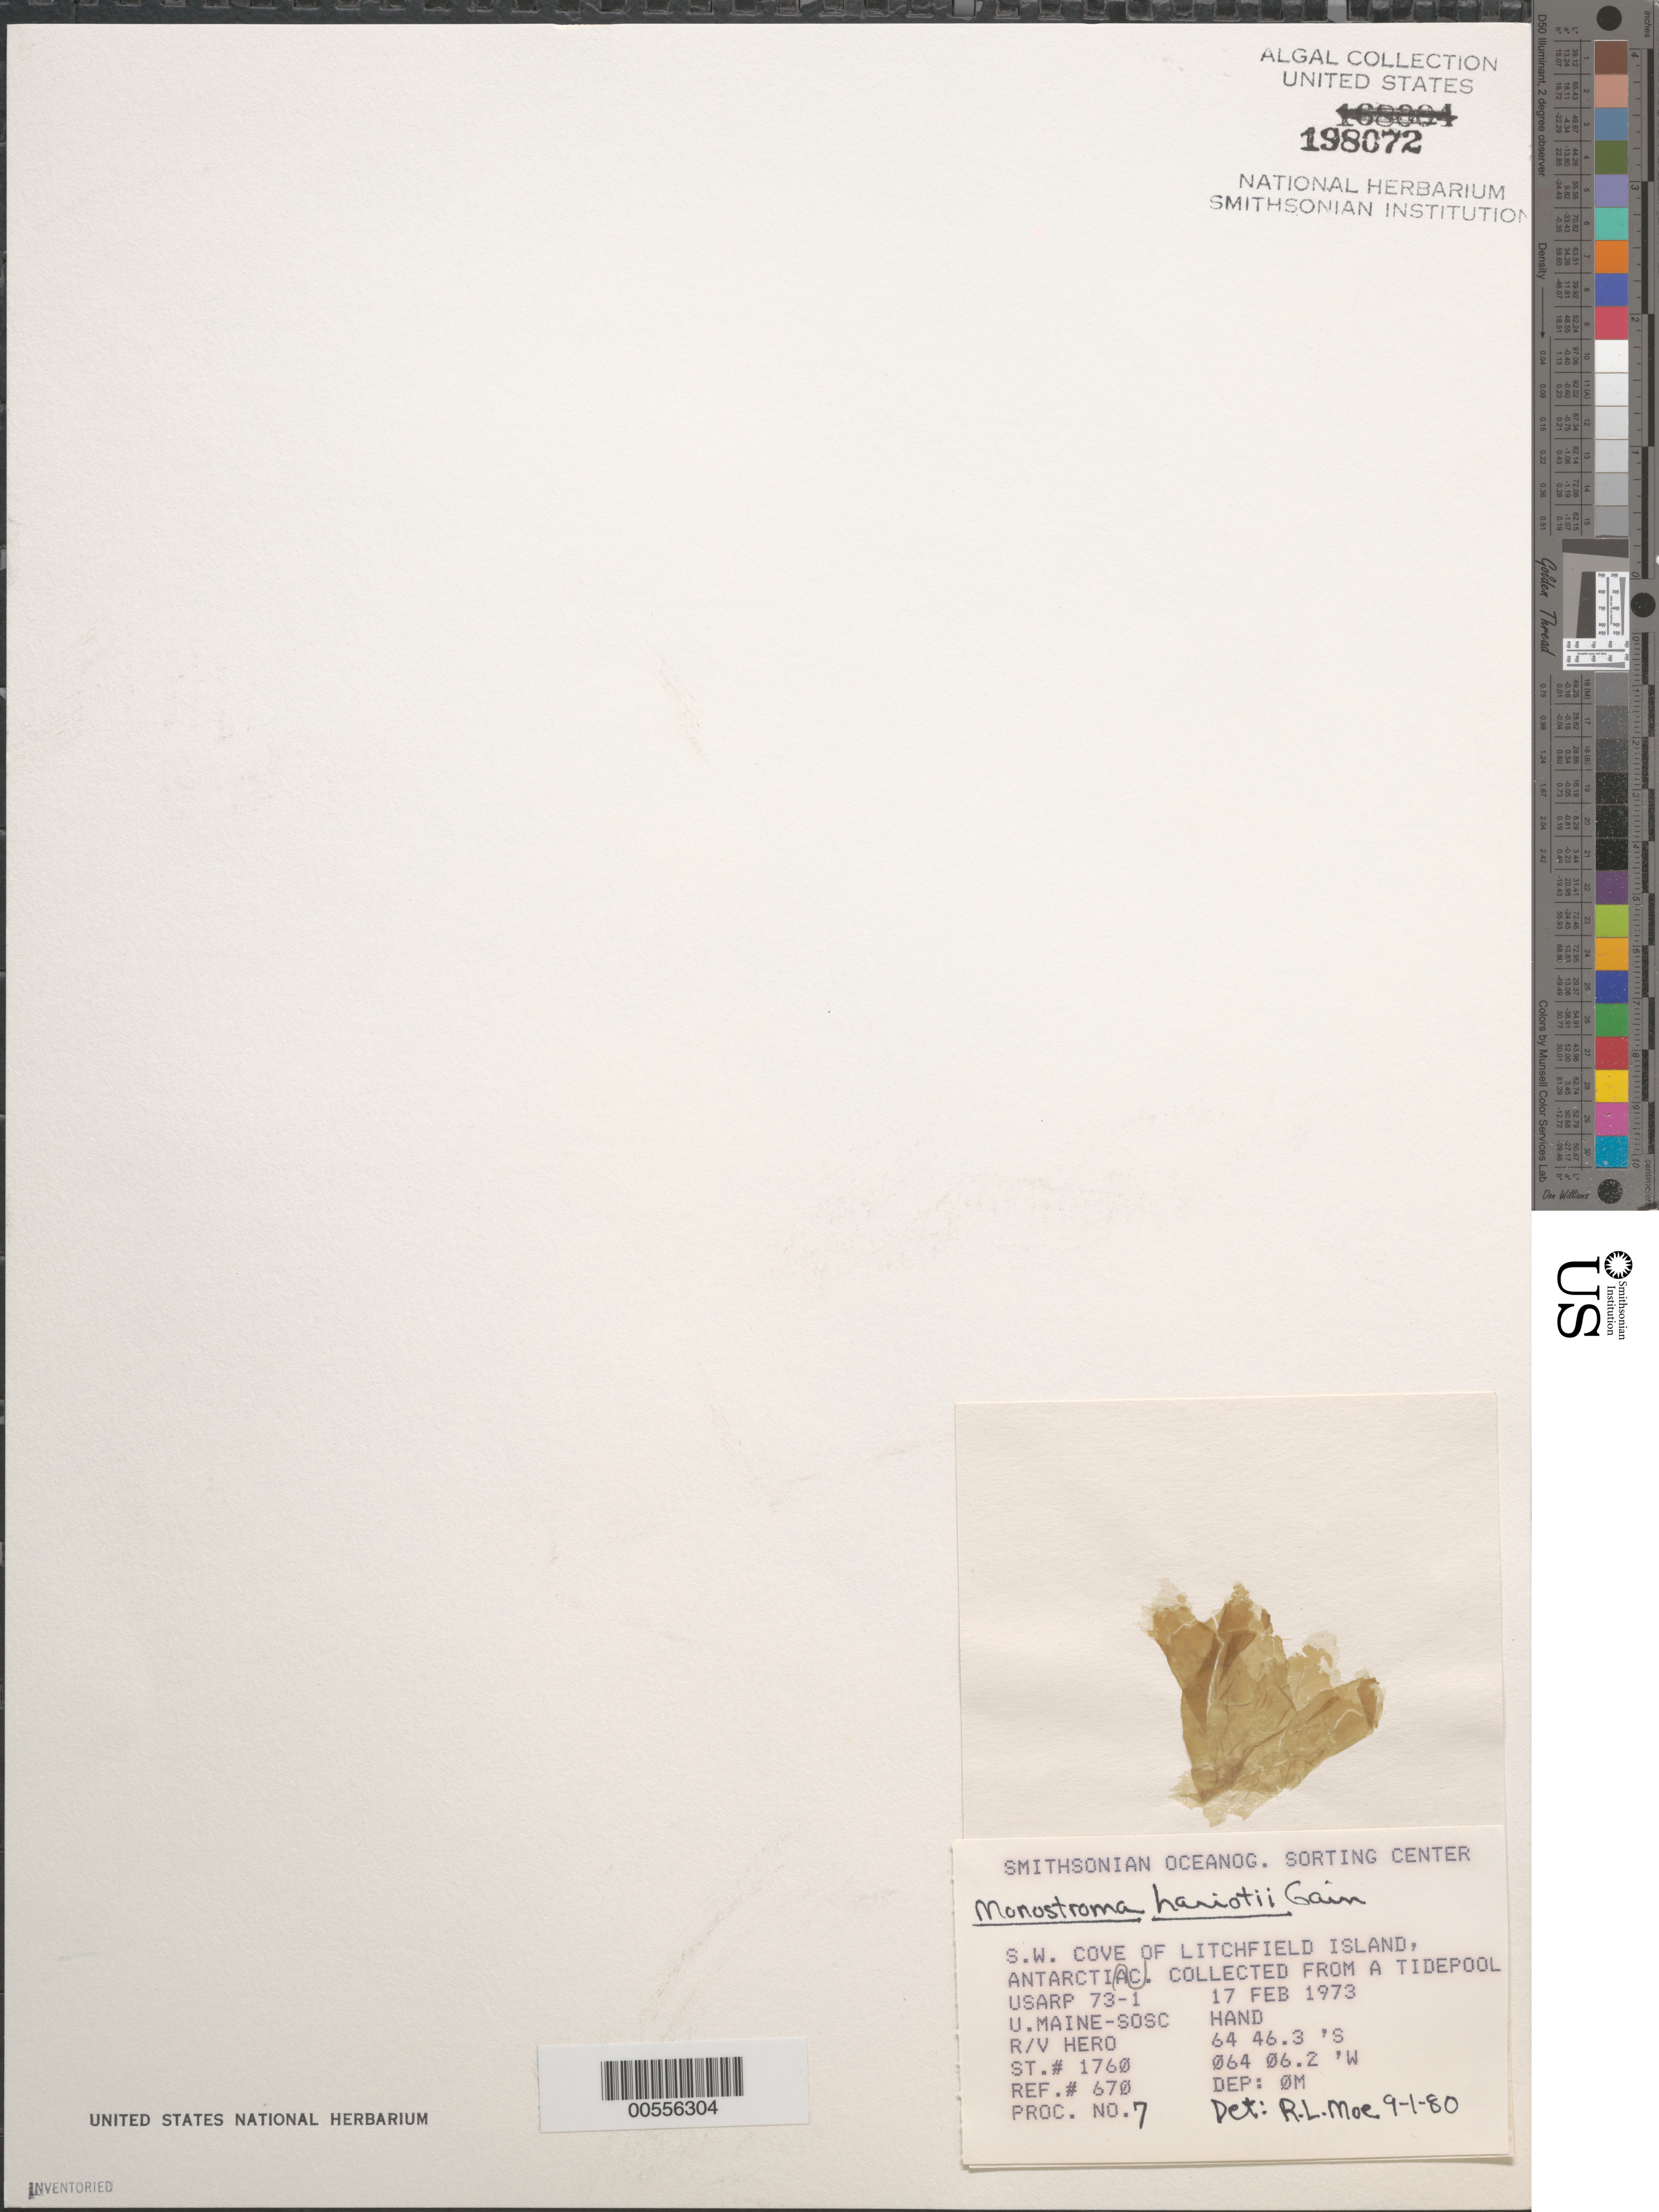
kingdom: Plantae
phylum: Chlorophyta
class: Ulvophyceae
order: Ulvales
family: Monostromataceae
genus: Monostroma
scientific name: Monostroma hariotii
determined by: Moe, R. L.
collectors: University of Maine - SOSC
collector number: Station 1760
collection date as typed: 17 Feb 1973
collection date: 1973-02-17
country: Antarctica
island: Litchfield Island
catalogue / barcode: US 198072